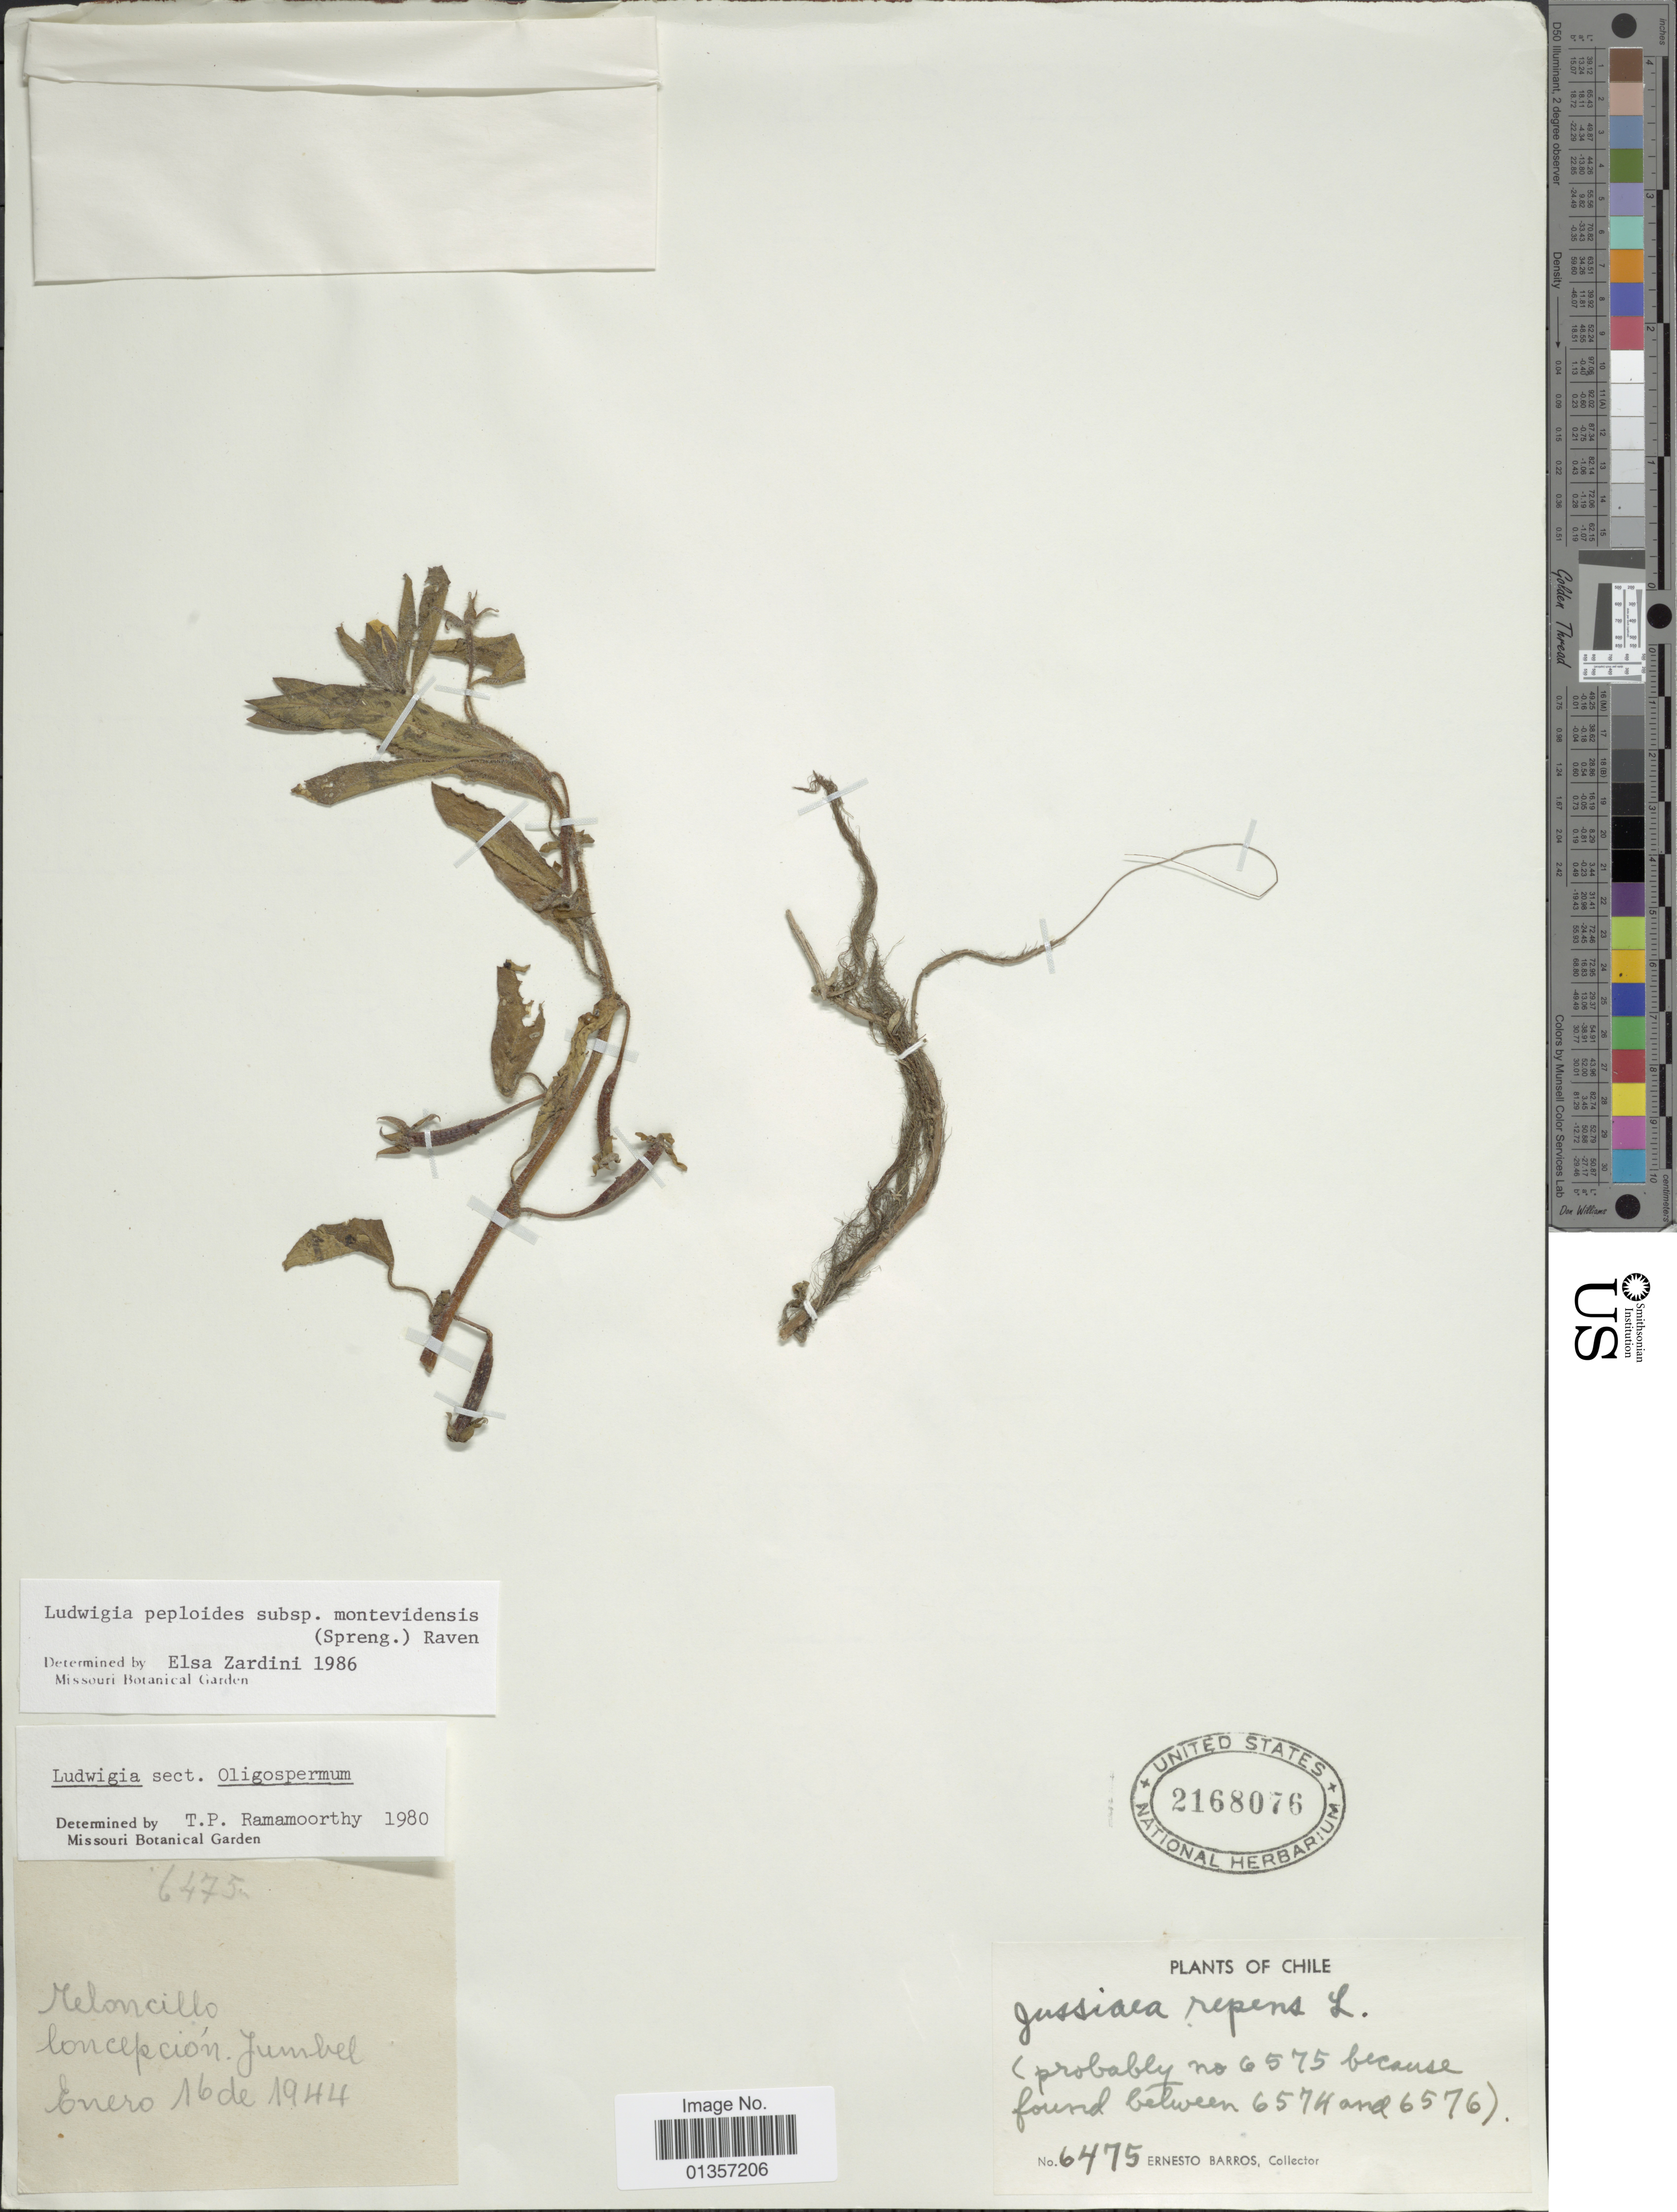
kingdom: Plantae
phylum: Tracheophyta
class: Magnoliopsida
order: Myrtales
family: Onagraceae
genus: Ludwigia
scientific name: Ludwigia peploides subsp. montevidensis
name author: (Spreng.) P.H. Raven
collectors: E. Barros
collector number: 6475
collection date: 1944-01-16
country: Chile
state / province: Bio-Bío (VIII)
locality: Meloncillo, Concepción Jumbel.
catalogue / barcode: US 2168076